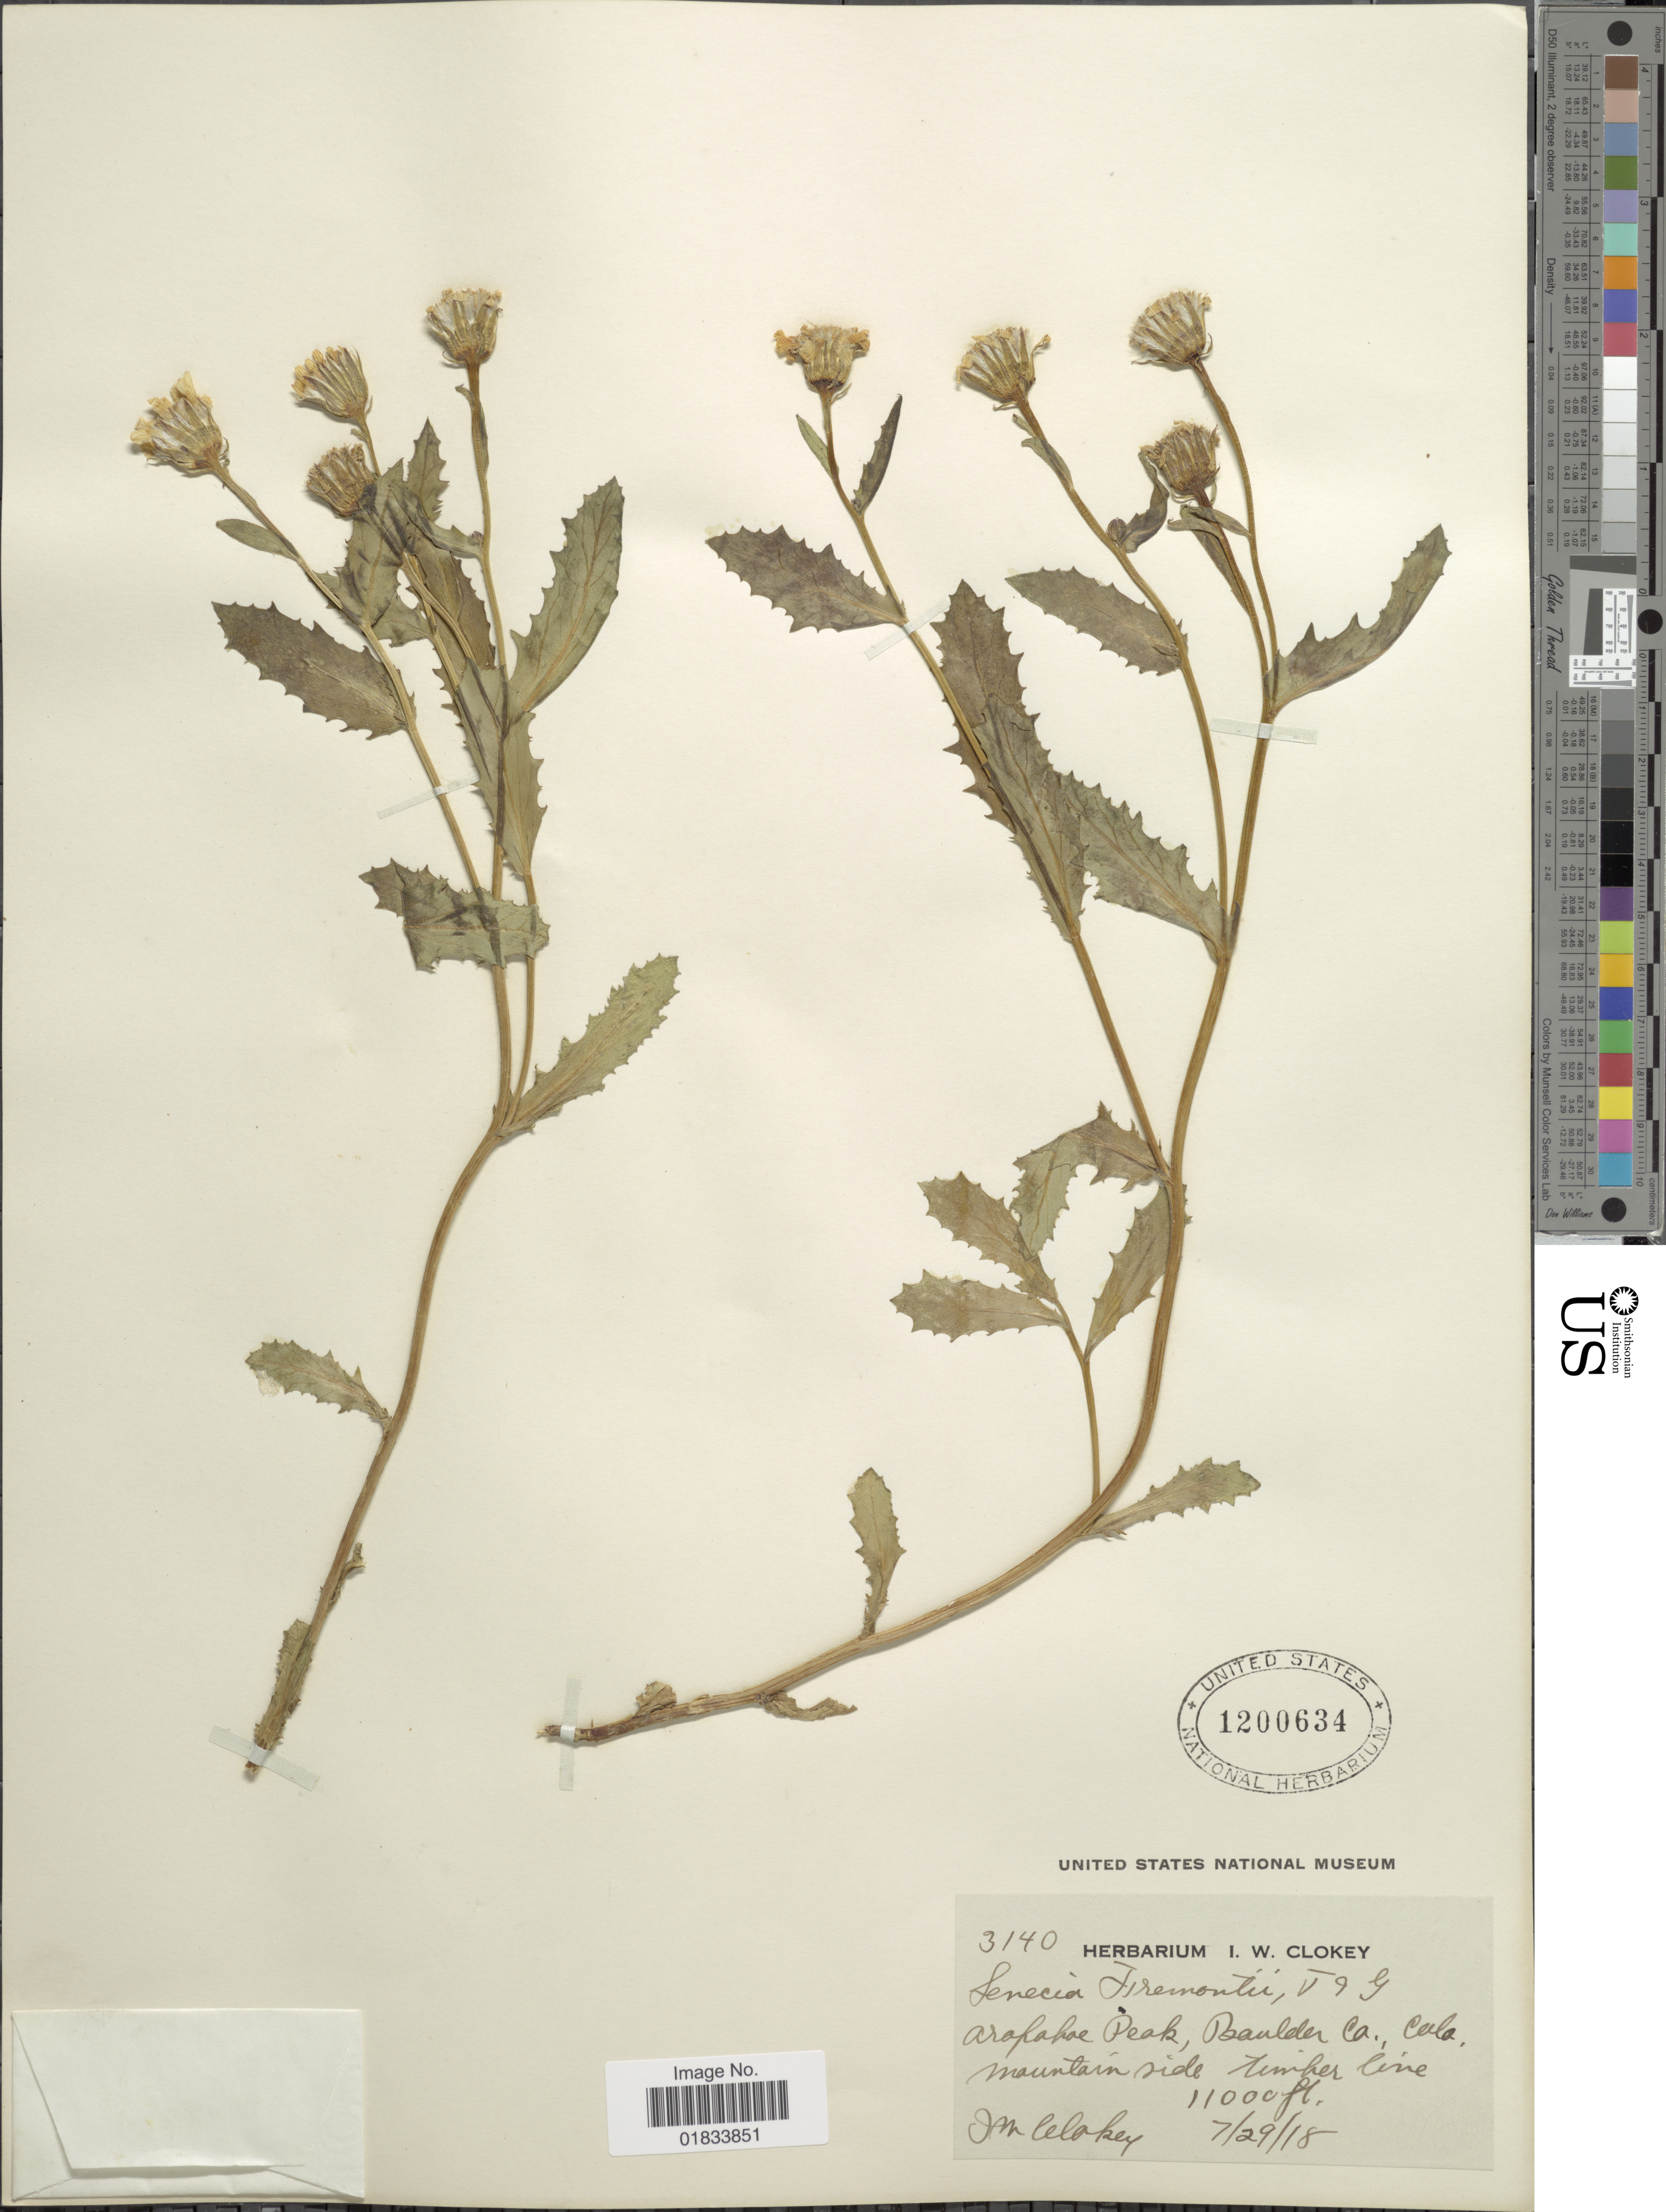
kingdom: Plantae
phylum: Tracheophyta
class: Magnoliopsida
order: Asterales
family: Asteraceae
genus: Senecio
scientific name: Senecio fremontii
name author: Torr. & A. Gray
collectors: I. W. Clokey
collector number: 3140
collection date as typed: Transcribed d/m/y: 29/7/18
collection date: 1918-07-29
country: United States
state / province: Colorado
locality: Arapaho Peak , Boulder Co. Colo. Mountain side timber line.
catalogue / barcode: US 1200634